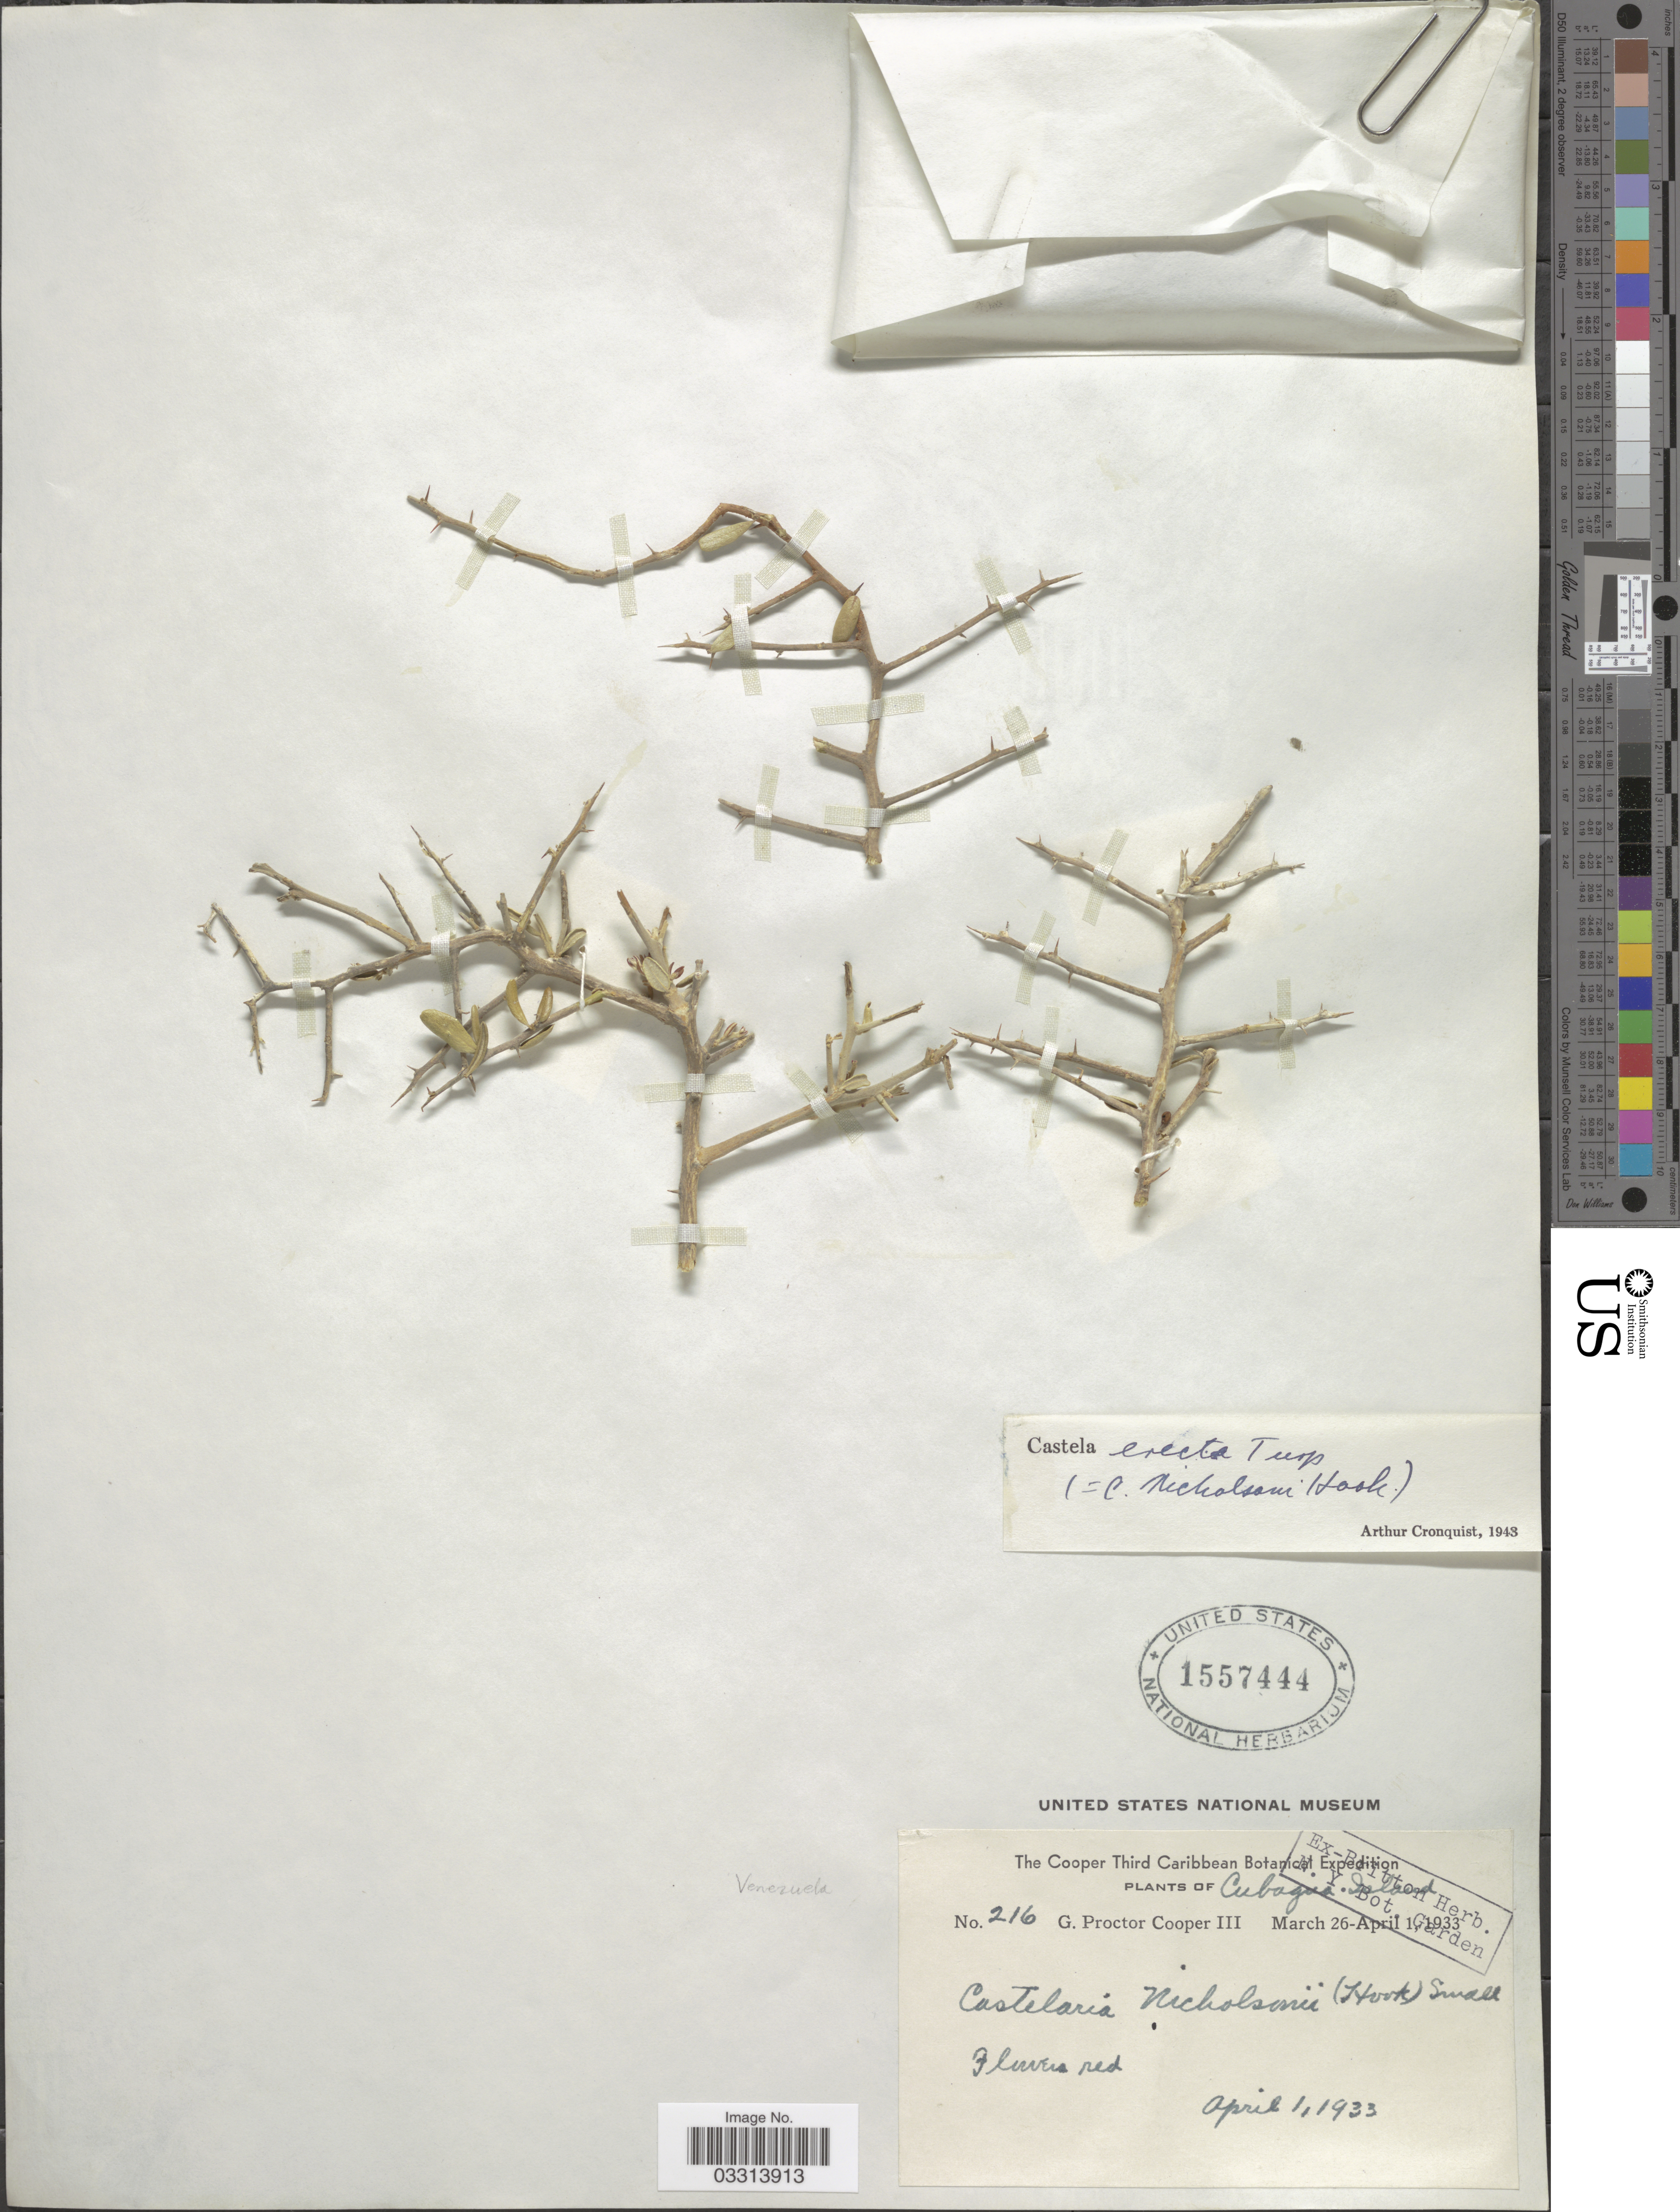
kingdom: Plantae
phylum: Tracheophyta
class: Magnoliopsida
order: Sapindales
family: Simaroubaceae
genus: Castela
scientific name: Castela erecta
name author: Turpin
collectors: G. Cooper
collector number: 216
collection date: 1933-04-01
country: Venezuela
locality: Cubagua Island.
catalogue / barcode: US 1557444